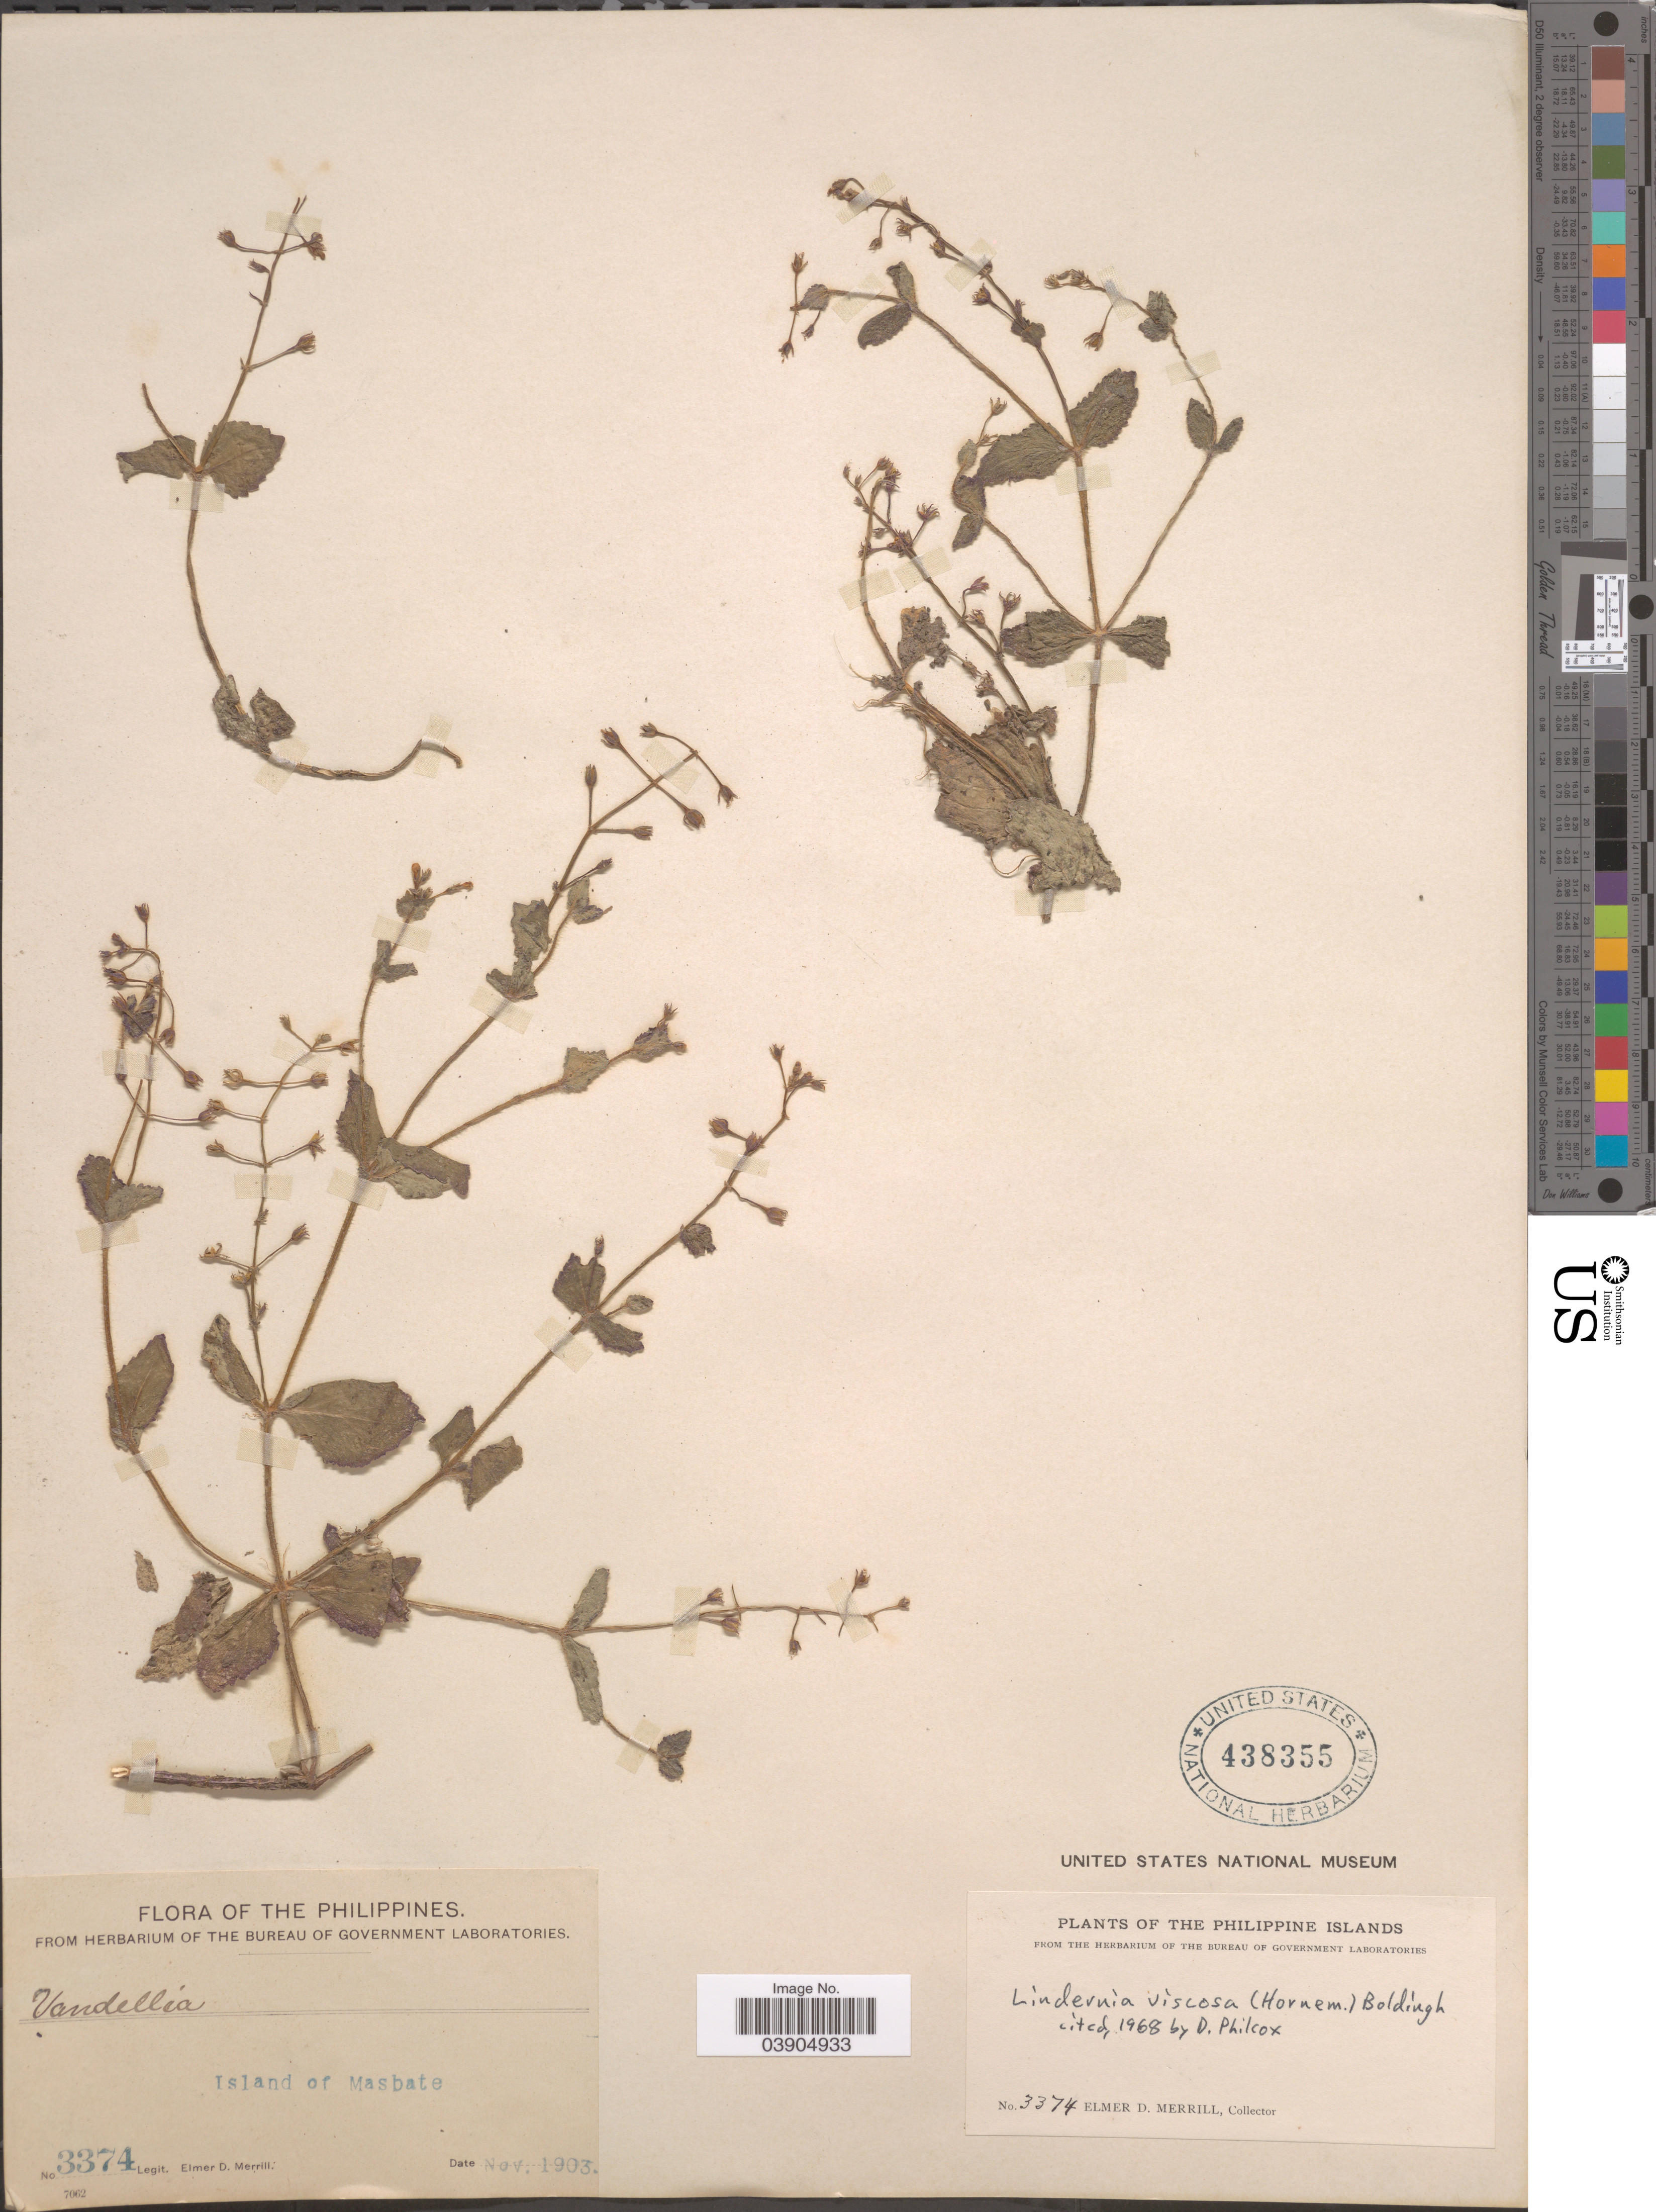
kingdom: Plantae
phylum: Tracheophyta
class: Magnoliopsida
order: Lamiales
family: Linderniaceae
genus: Lindernia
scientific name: Lindernia viscosa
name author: (Hornem.) Merr.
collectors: E. D. Merrill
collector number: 3374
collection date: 1903-11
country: Philippines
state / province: Bicol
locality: Island of Masbate.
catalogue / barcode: US 438355